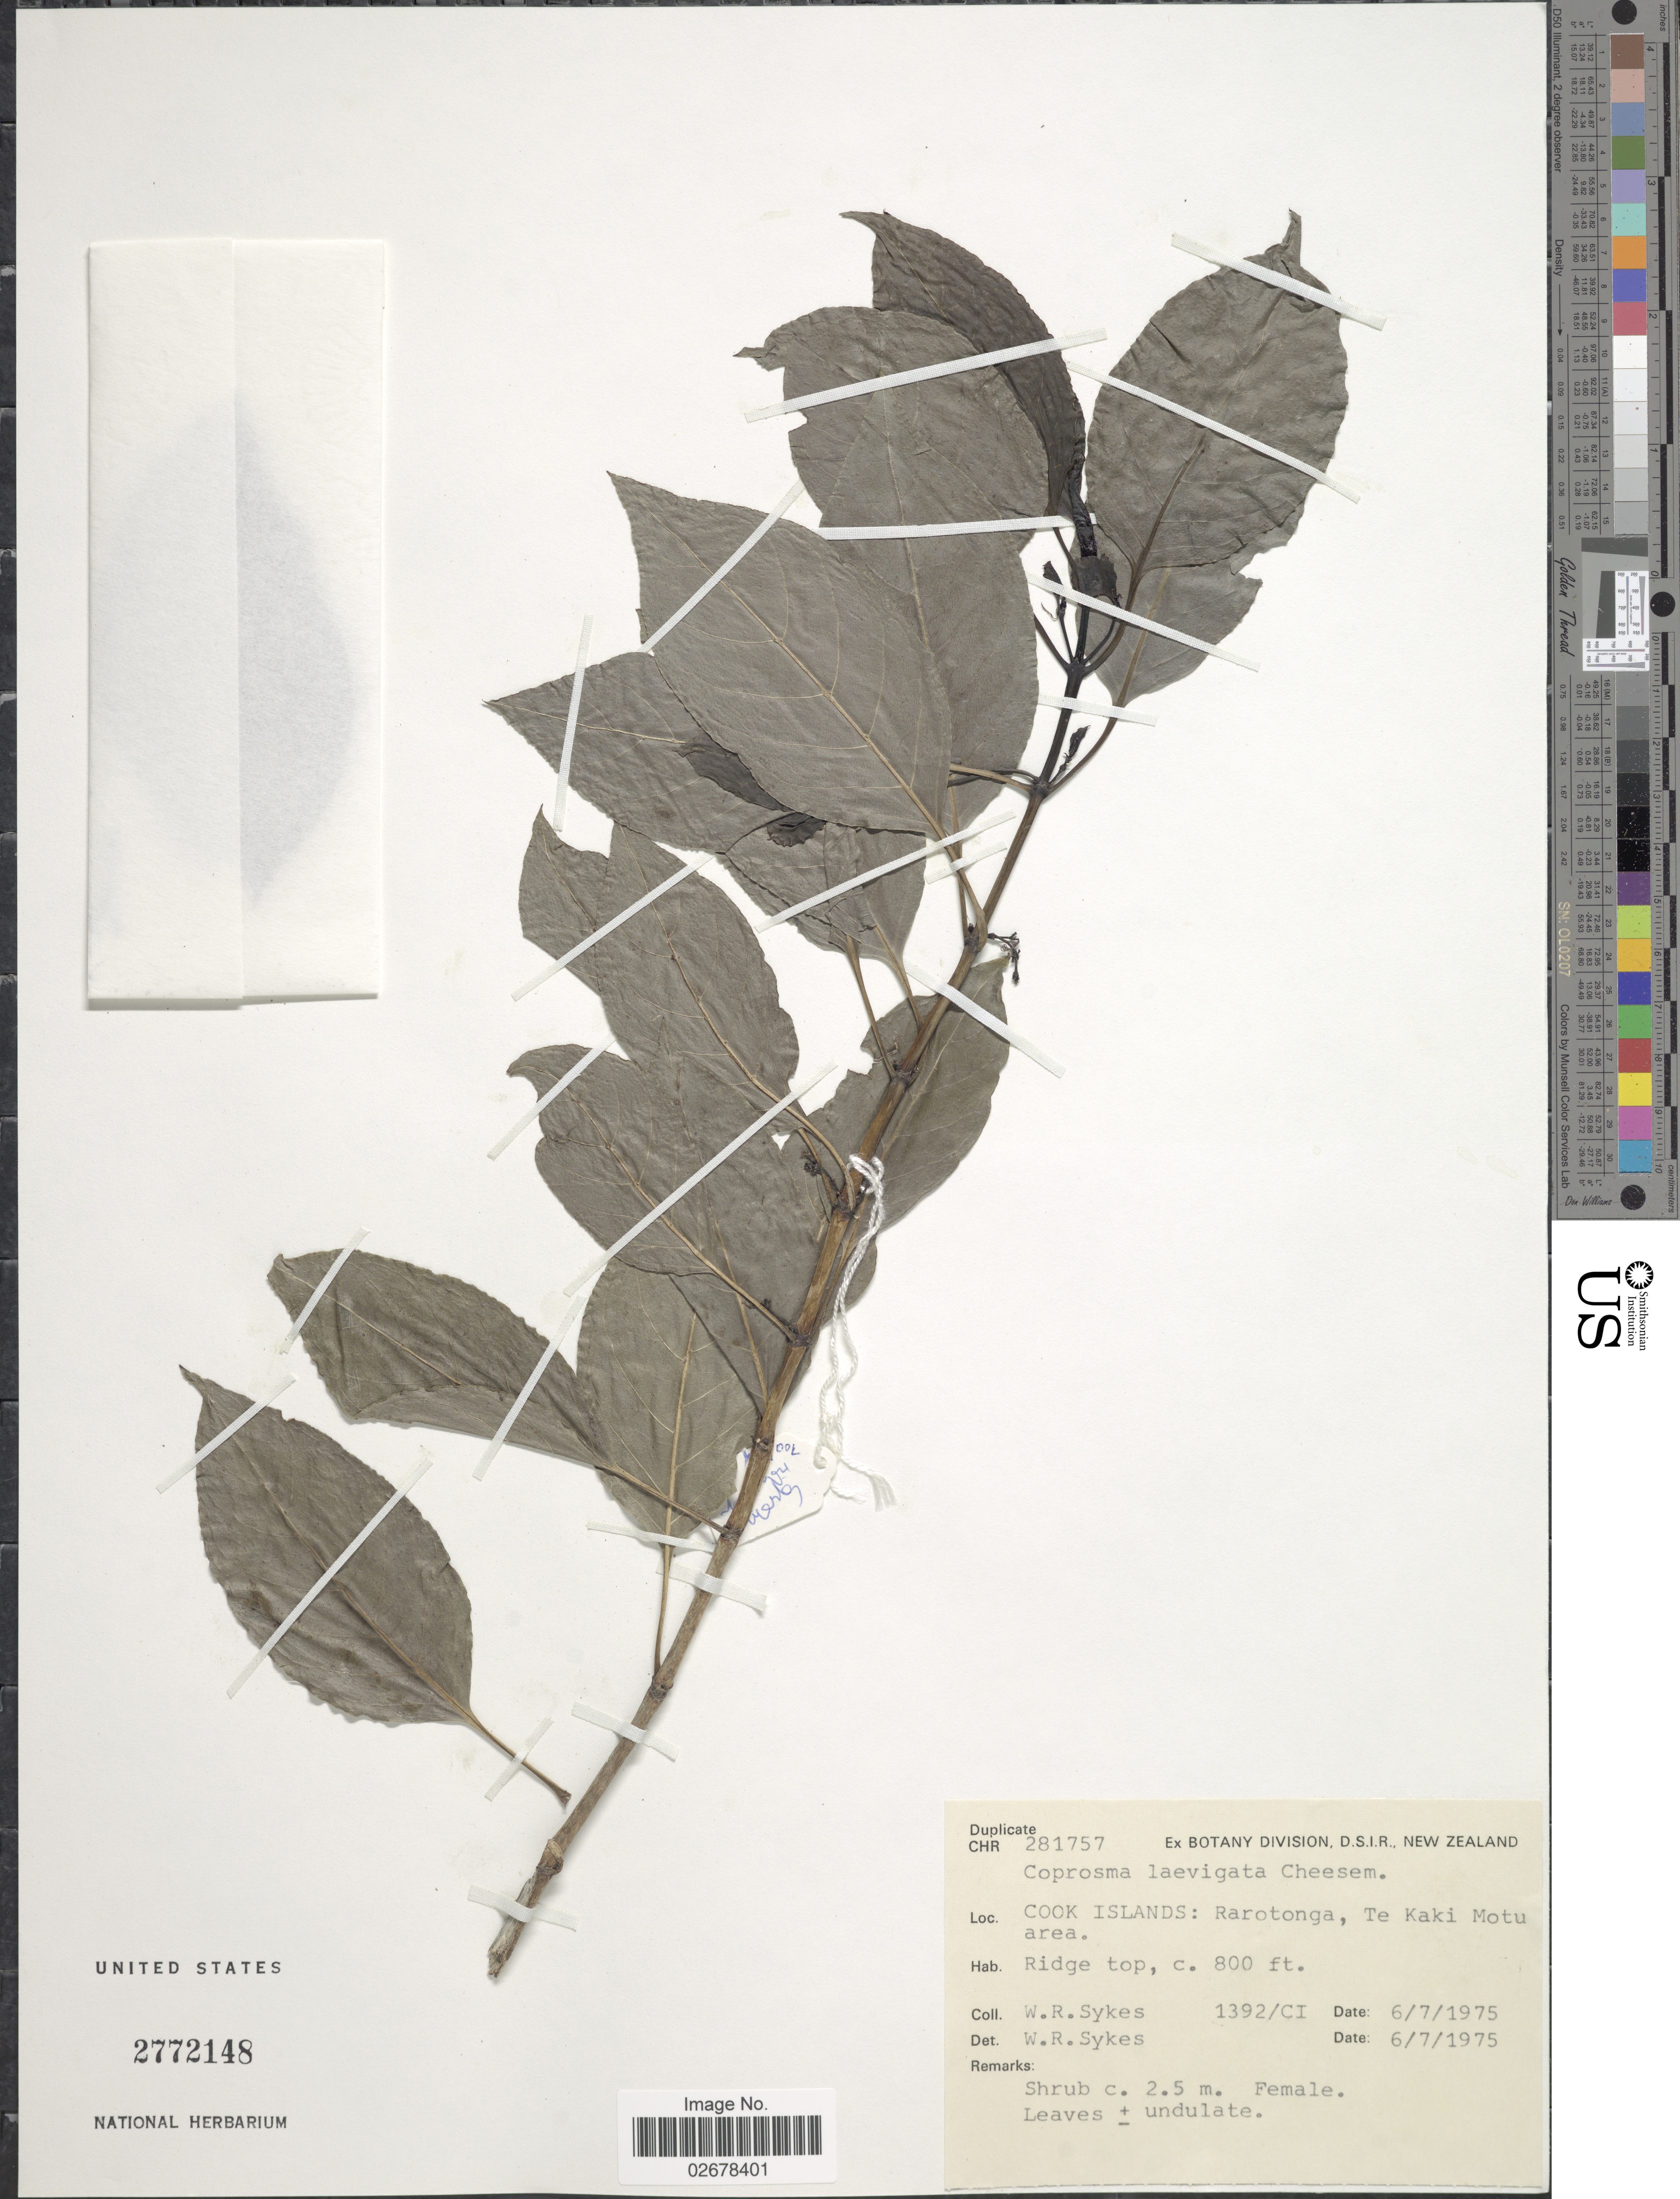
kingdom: Plantae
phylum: Tracheophyta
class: Magnoliopsida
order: Gentianales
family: Rubiaceae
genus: Coprosma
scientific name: Coprosma laevigata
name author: Cheeseman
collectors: W. R. Sykes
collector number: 1392/CI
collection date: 1975-07-06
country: Cook Islands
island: Rarotonga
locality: Rarotonga, Te Kaki Motu area, Ridge top.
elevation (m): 244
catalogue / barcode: US 2772148